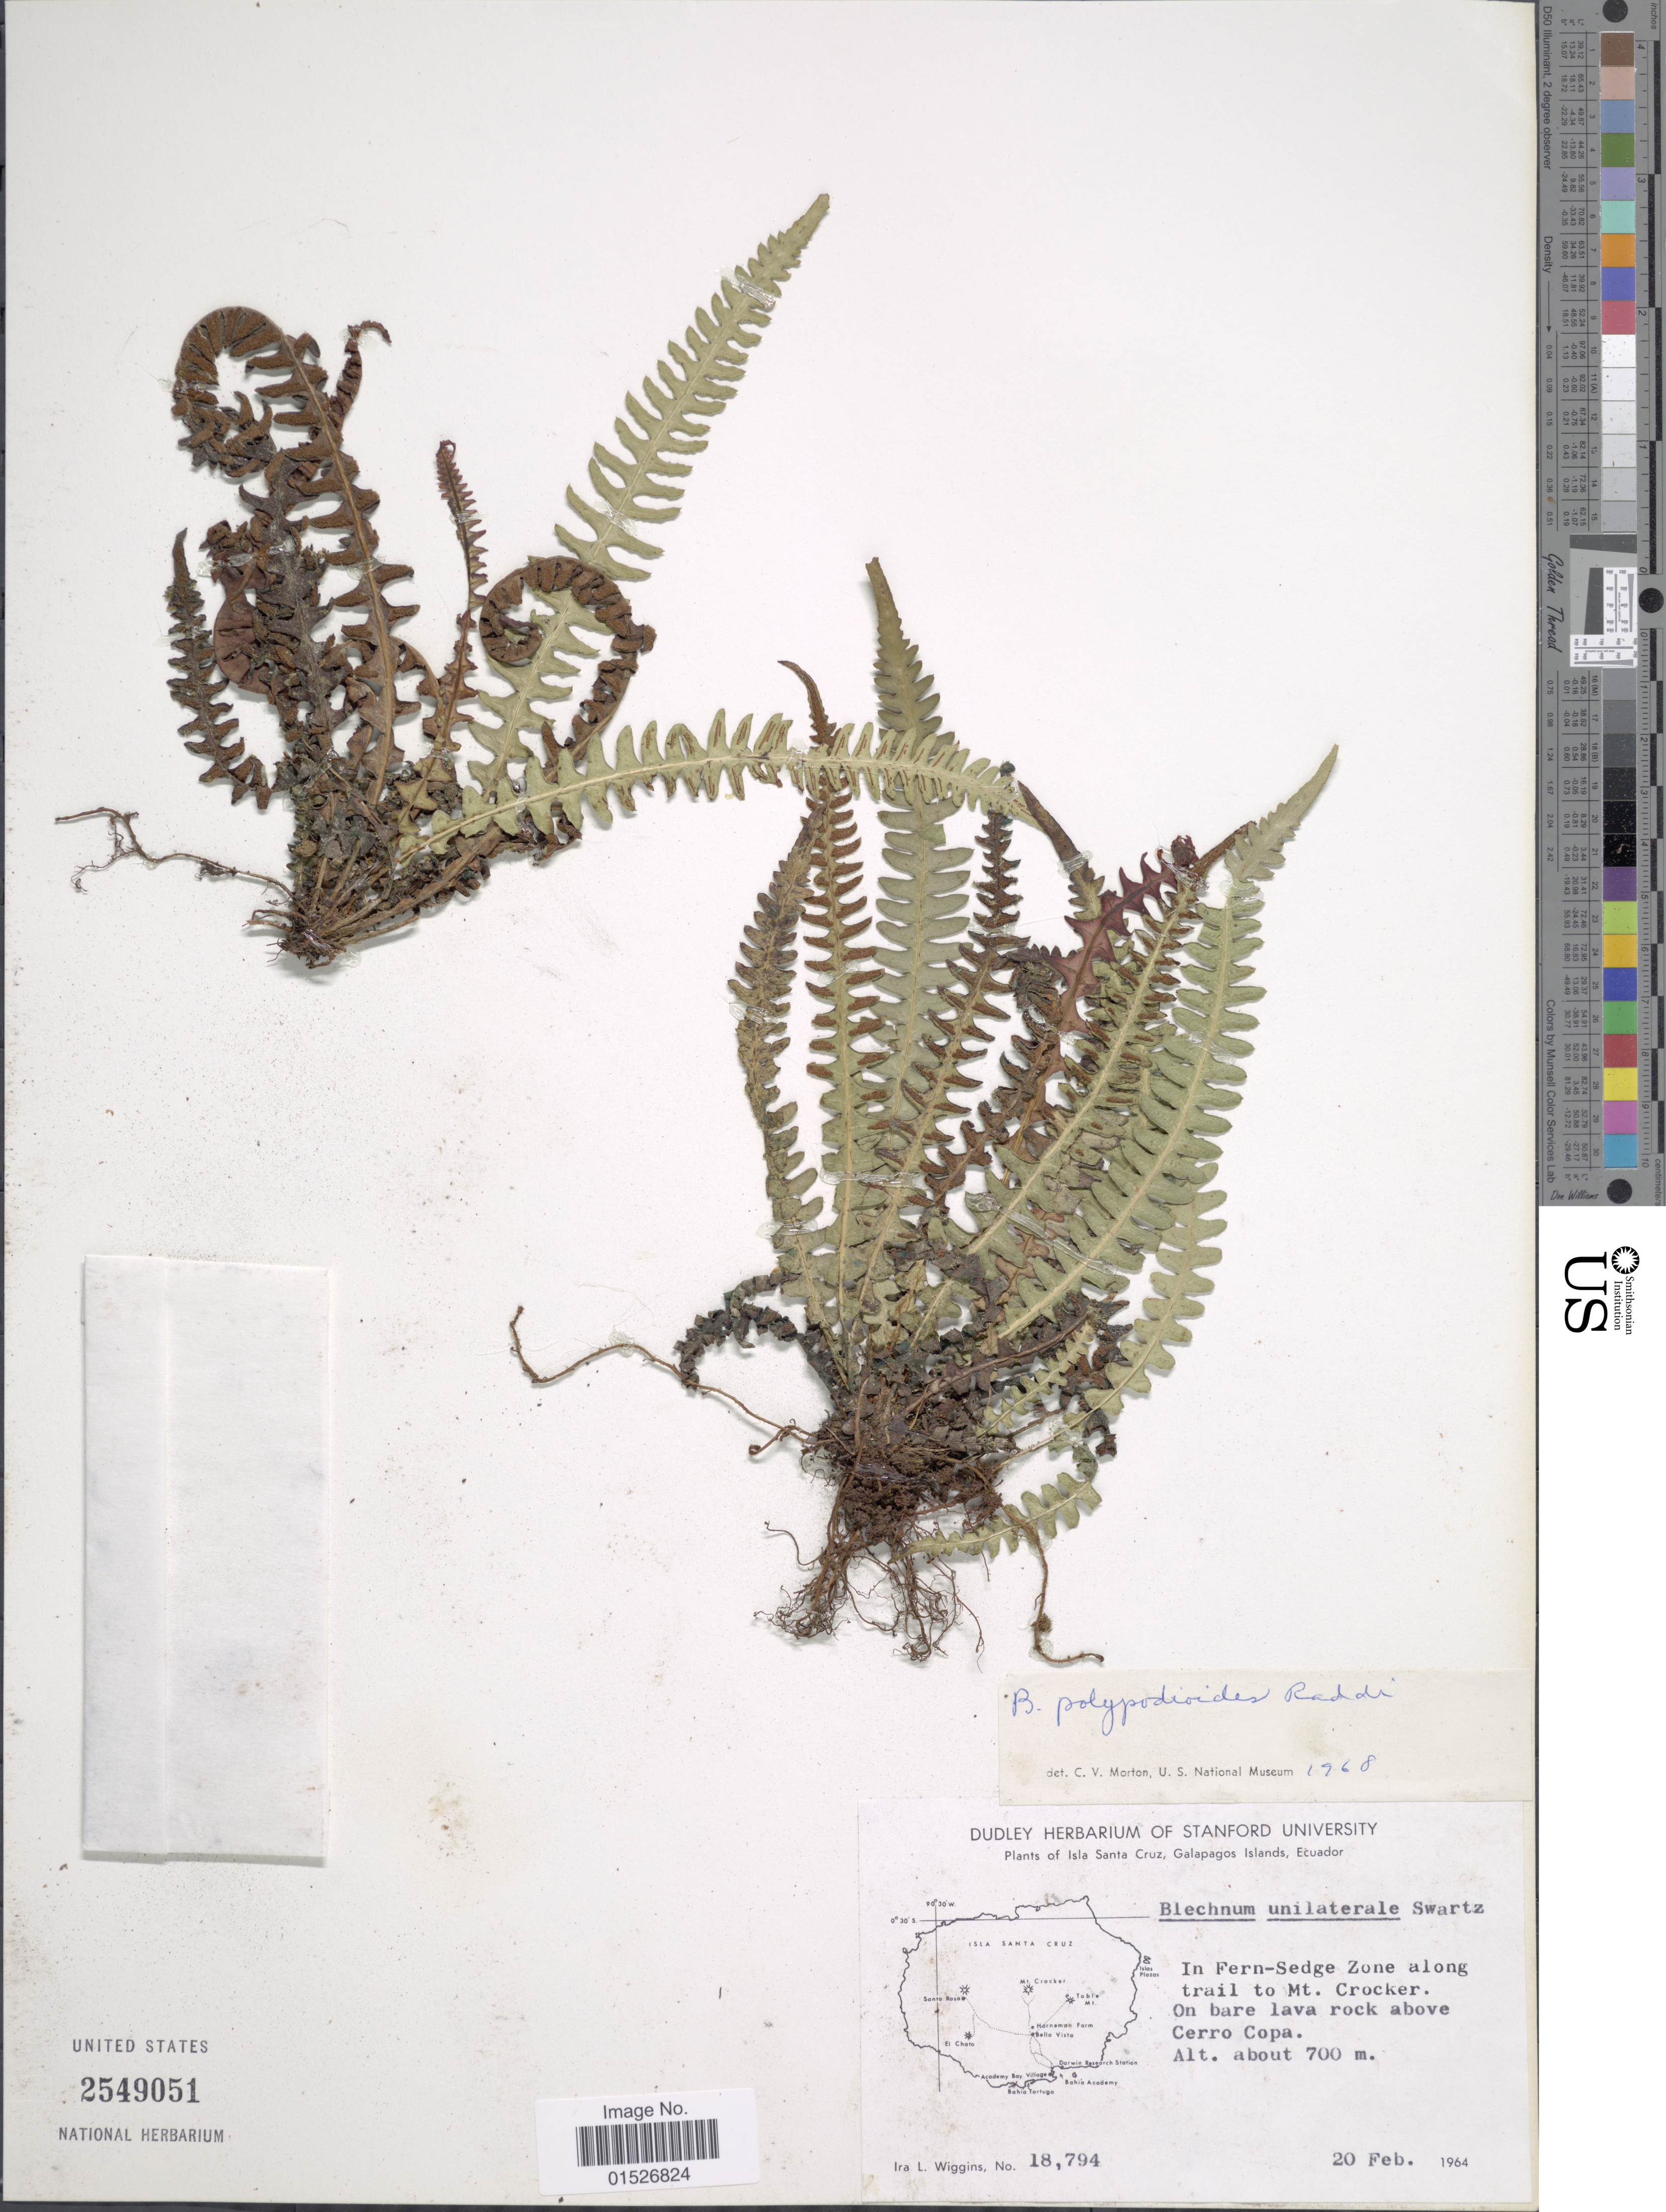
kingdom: Plantae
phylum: Tracheophyta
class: Polypodiopsida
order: Polypodiales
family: Blechnaceae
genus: Blechnum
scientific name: Blechnum polypodioides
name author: Raddi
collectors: I. L. Wiggins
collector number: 18794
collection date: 1964-02-20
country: Solomon Islands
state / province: Santa Cruz Is.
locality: Isla Santa Cruz, Galapagos Island, Ecuador. In Fern-Sedge Zone along trail to Mt. Crocker. On bare lava rock above Cerro Copa.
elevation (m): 700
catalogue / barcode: US 2549051